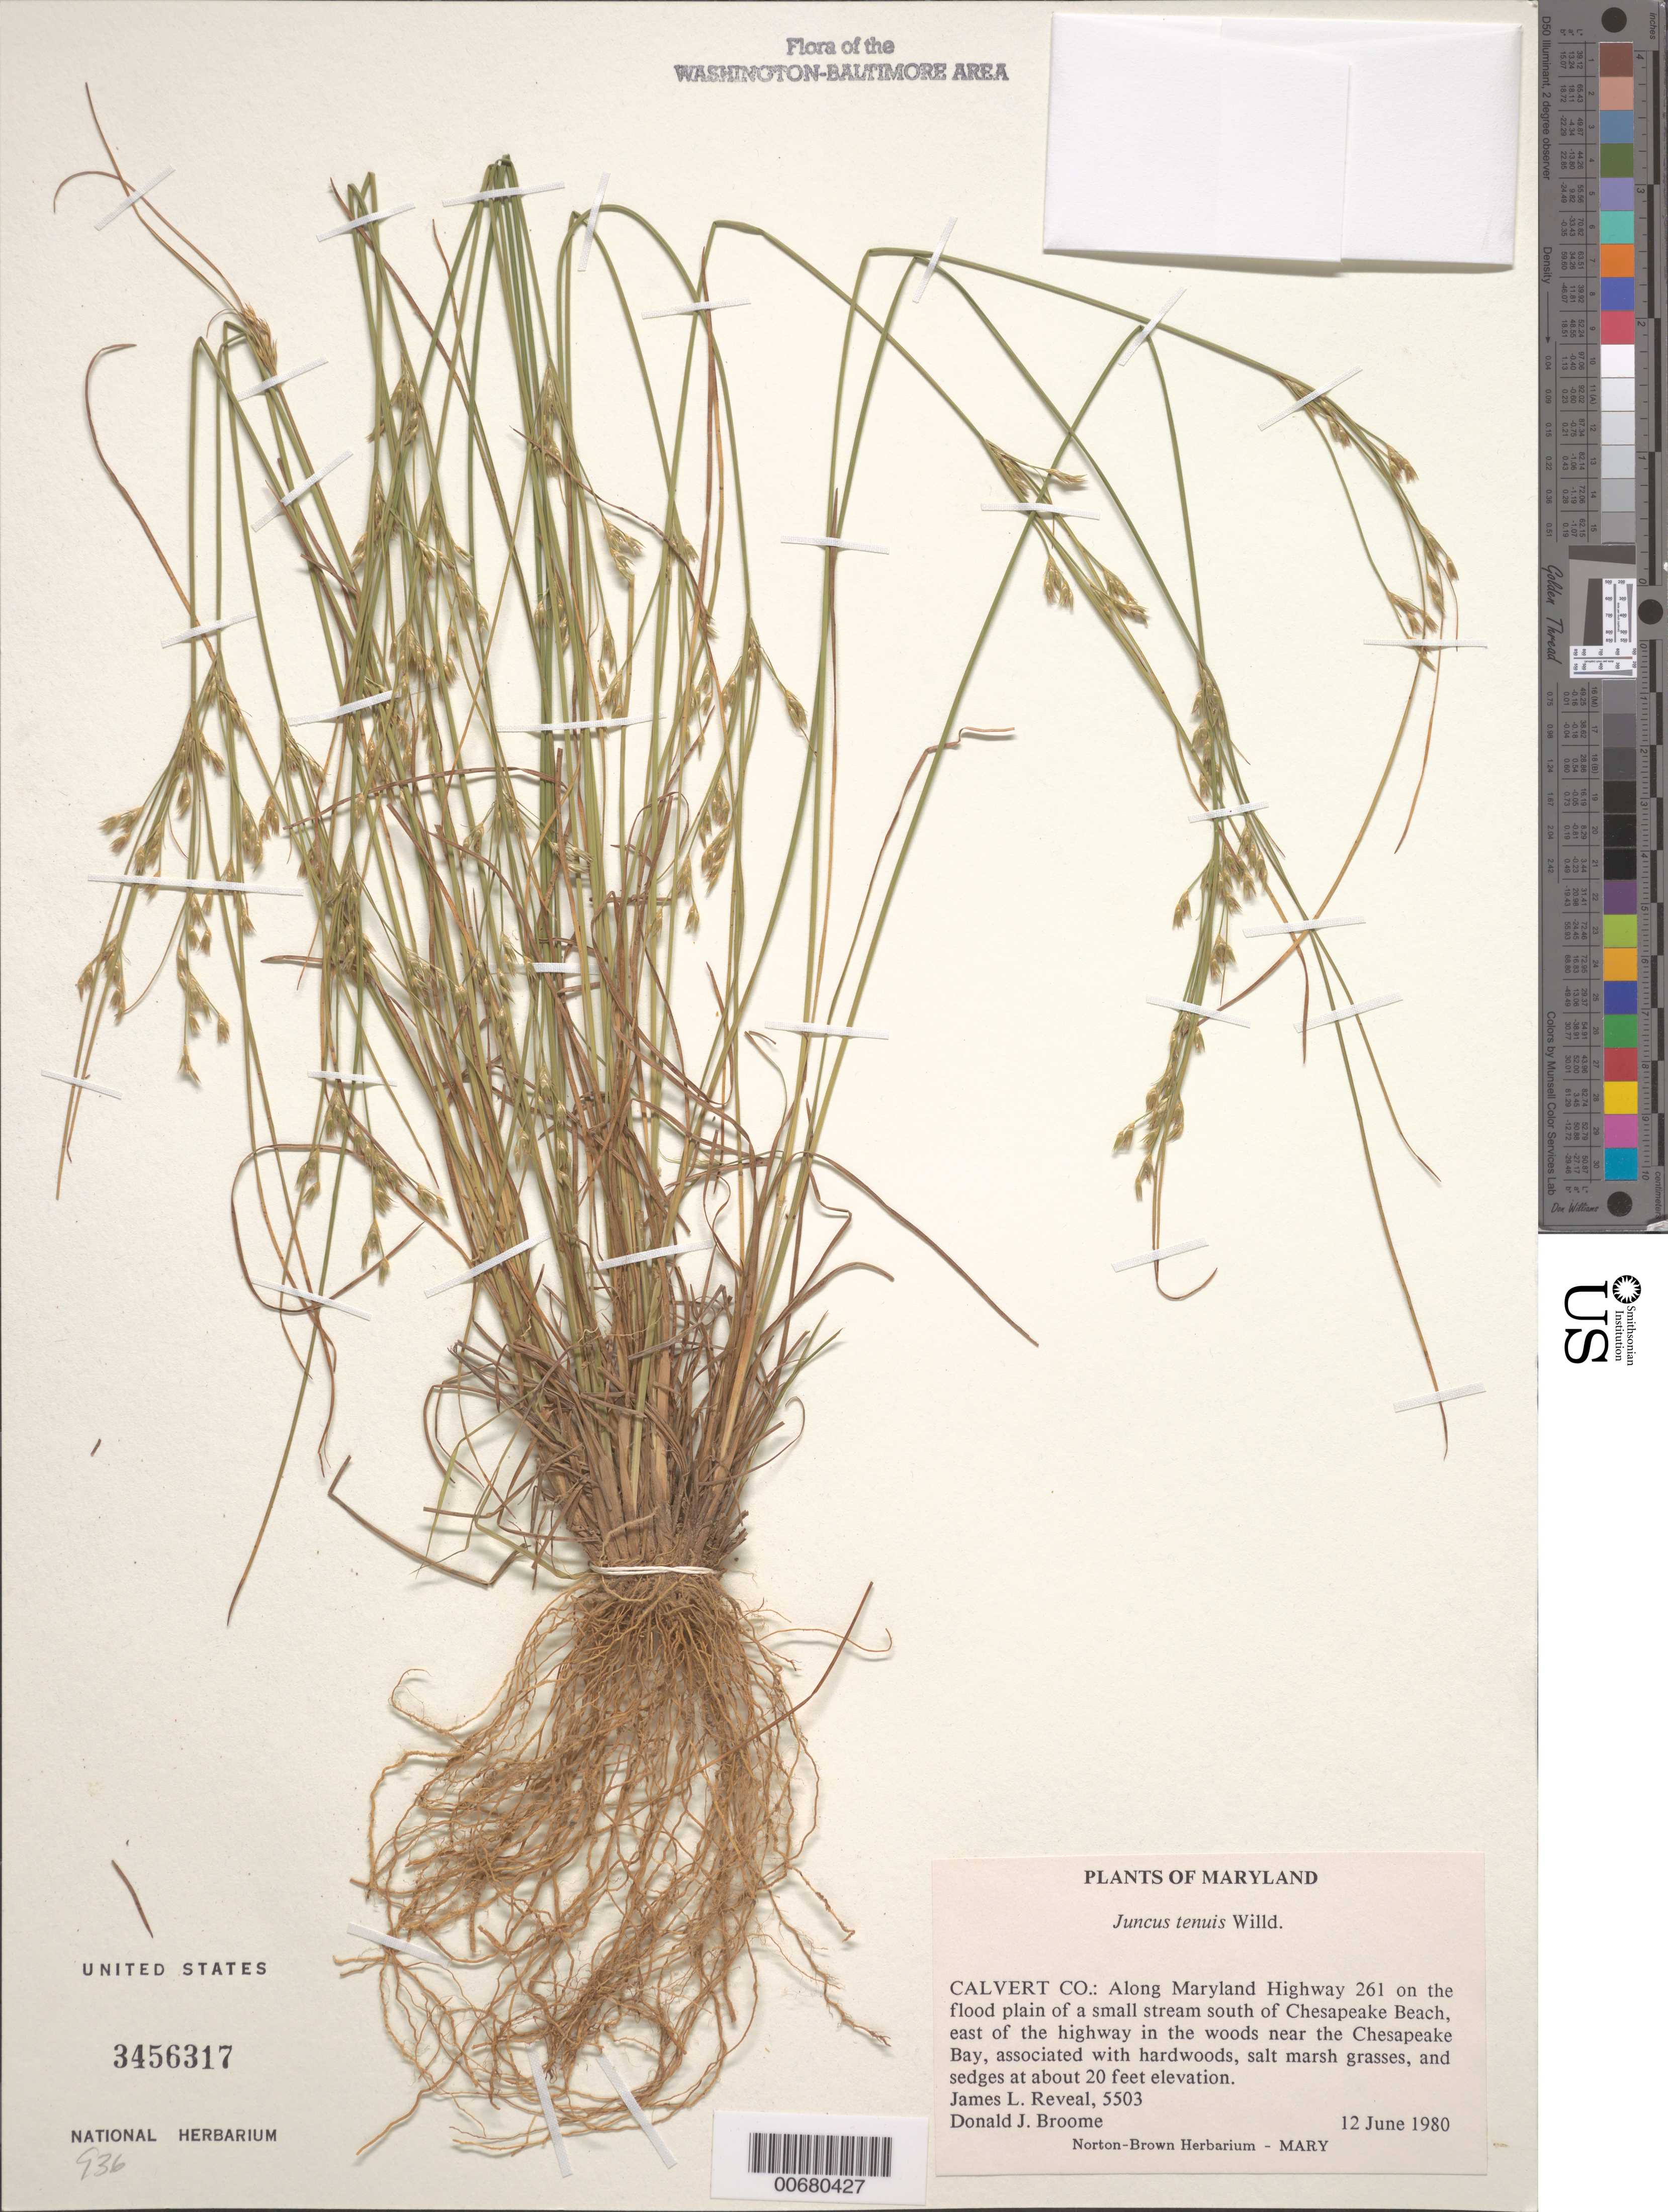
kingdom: Plantae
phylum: Tracheophyta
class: Liliopsida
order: Poales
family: Juncaceae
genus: Juncus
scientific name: Juncus tenuis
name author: Willd.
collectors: J. L. Reveal & D. Broome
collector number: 5503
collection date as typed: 12 Jun 1980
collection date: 1980-06-12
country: United States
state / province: Maryland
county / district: Calvert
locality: Along Maryland Highway 261 S of Chesapeake Beach, E of the highway near the Chesapeake Bay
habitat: Floodplain of a small stream in the woods. Associated with hardwoods, salt marsh grasses and sedges at about 20 ft. elevation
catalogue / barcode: US 3456317